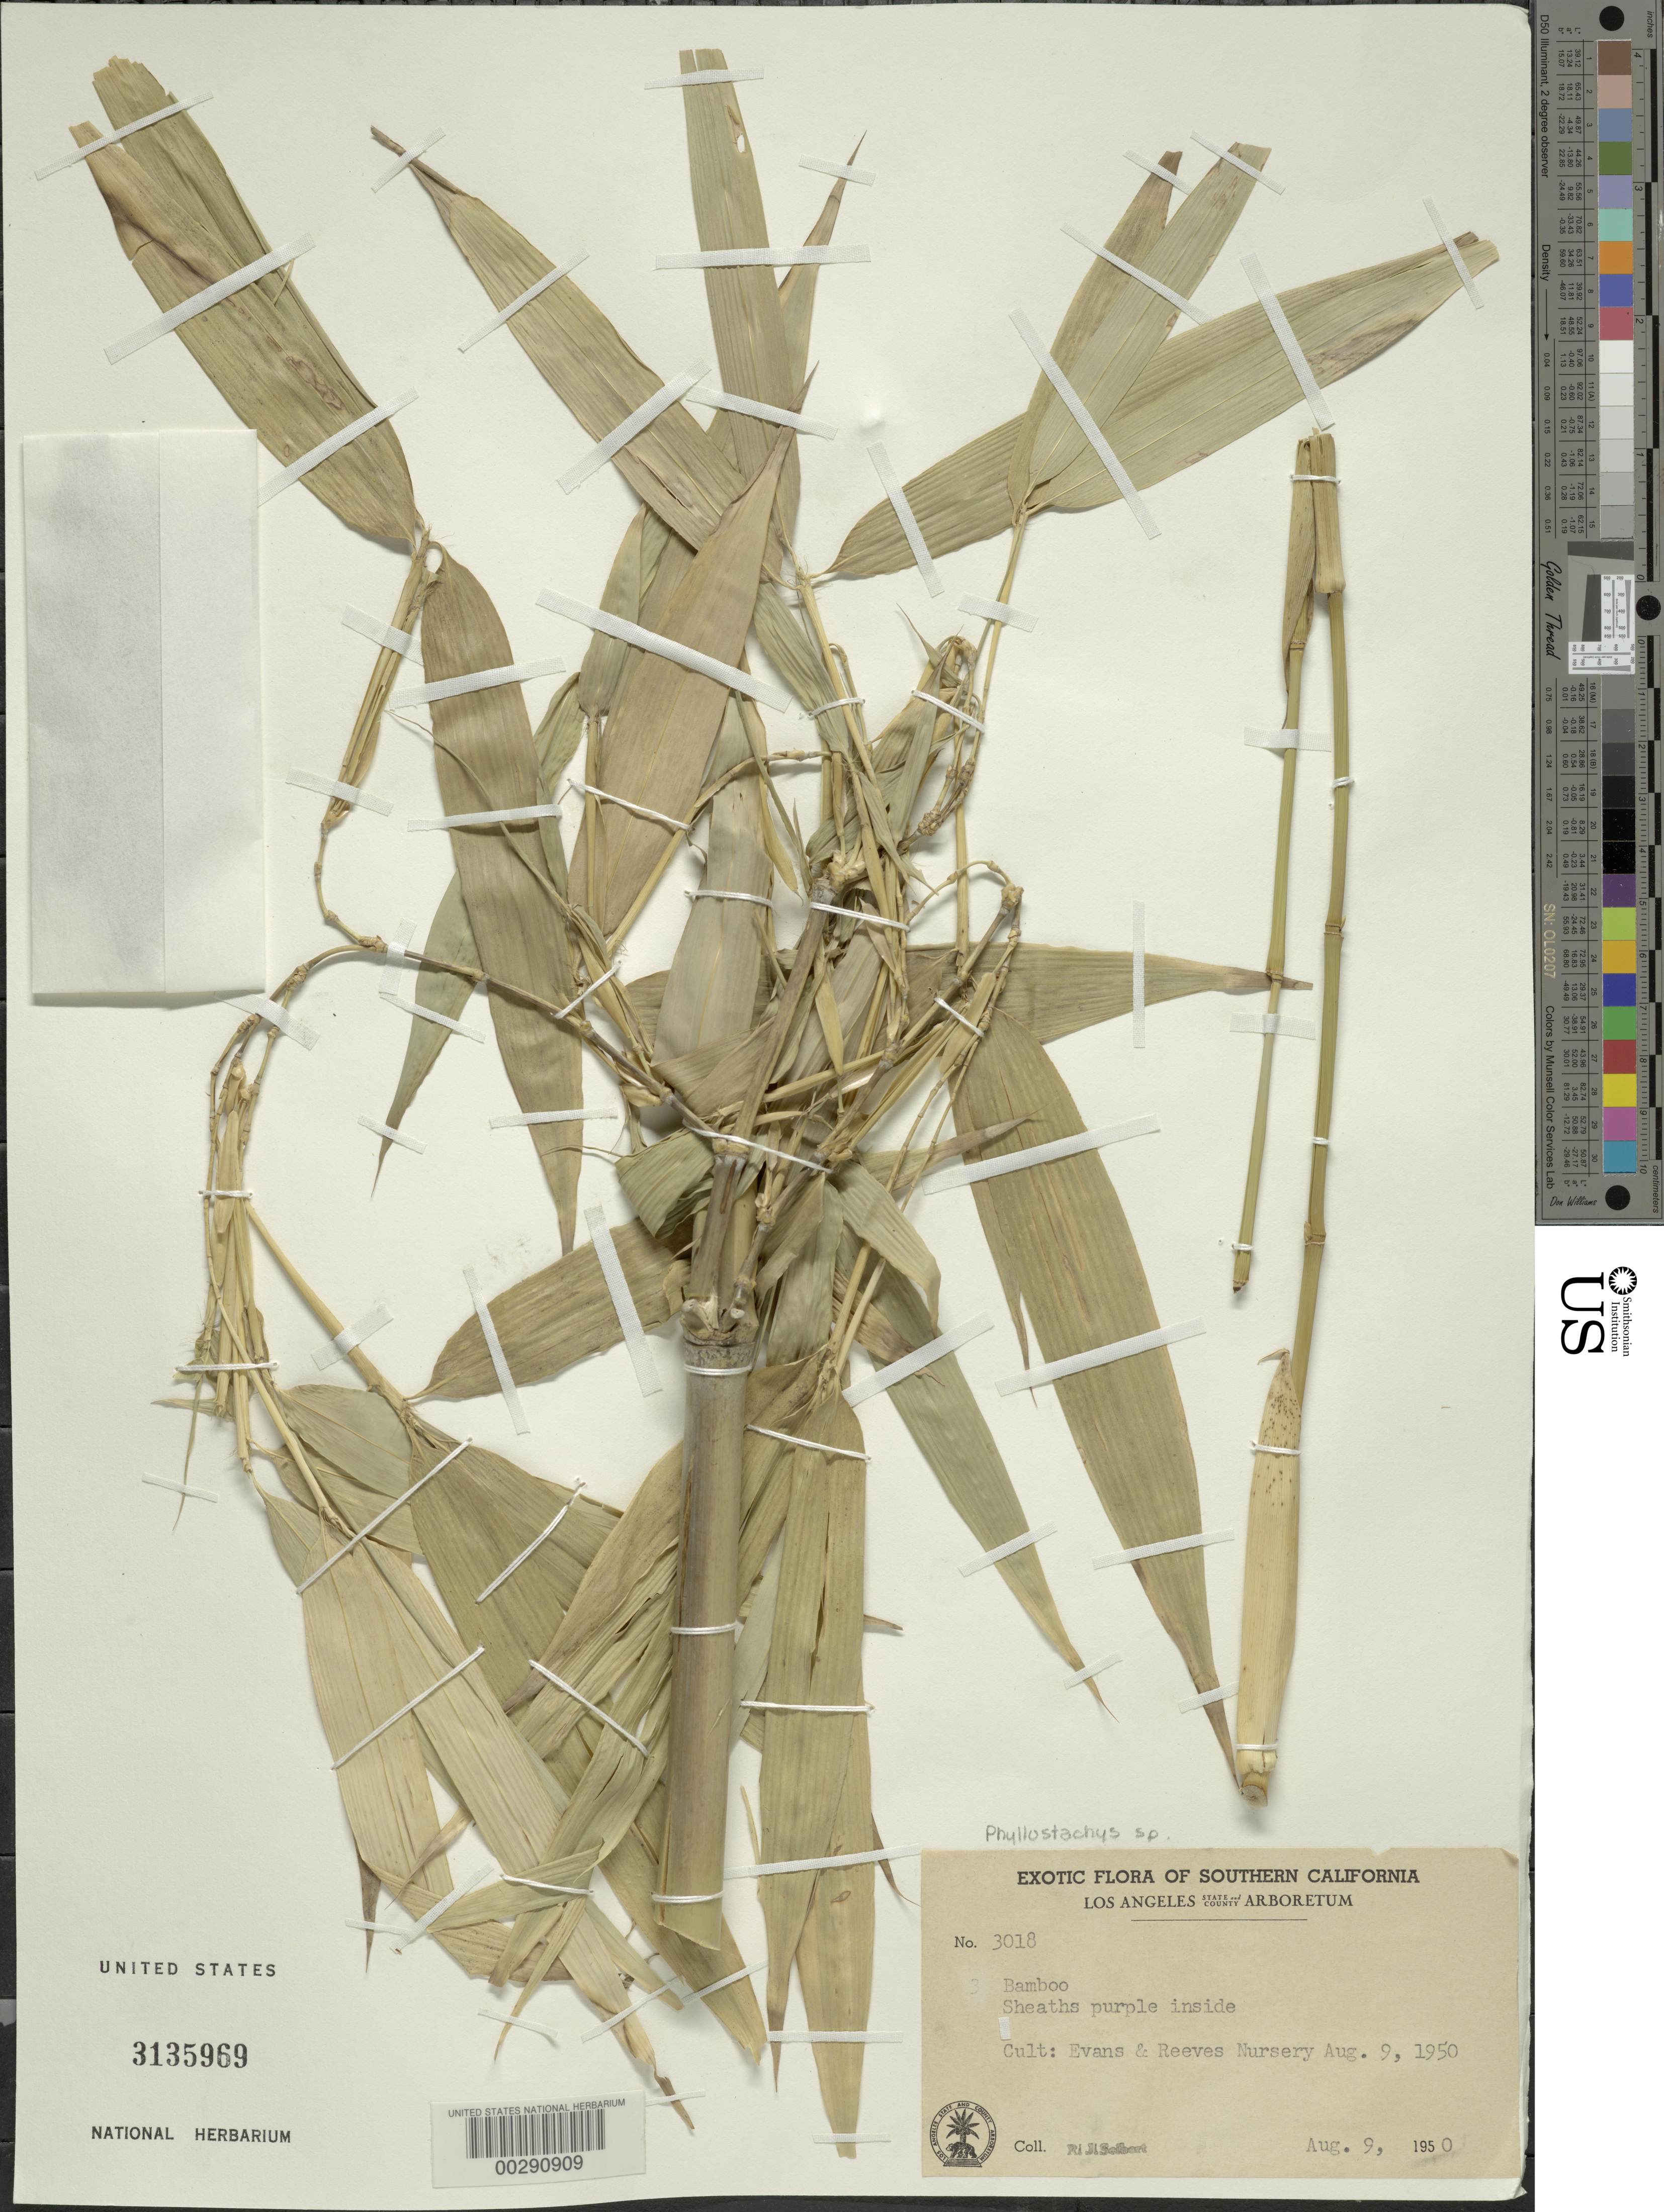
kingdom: Plantae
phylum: Tracheophyta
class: Liliopsida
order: Poales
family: Poaceae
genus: Phyllostachys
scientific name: Phyllostachys sp.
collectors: R. J. Seibert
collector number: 3018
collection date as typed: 09 Aug 1950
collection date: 1950-08-09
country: United States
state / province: Florida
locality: Southern Florida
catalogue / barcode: US 3135969